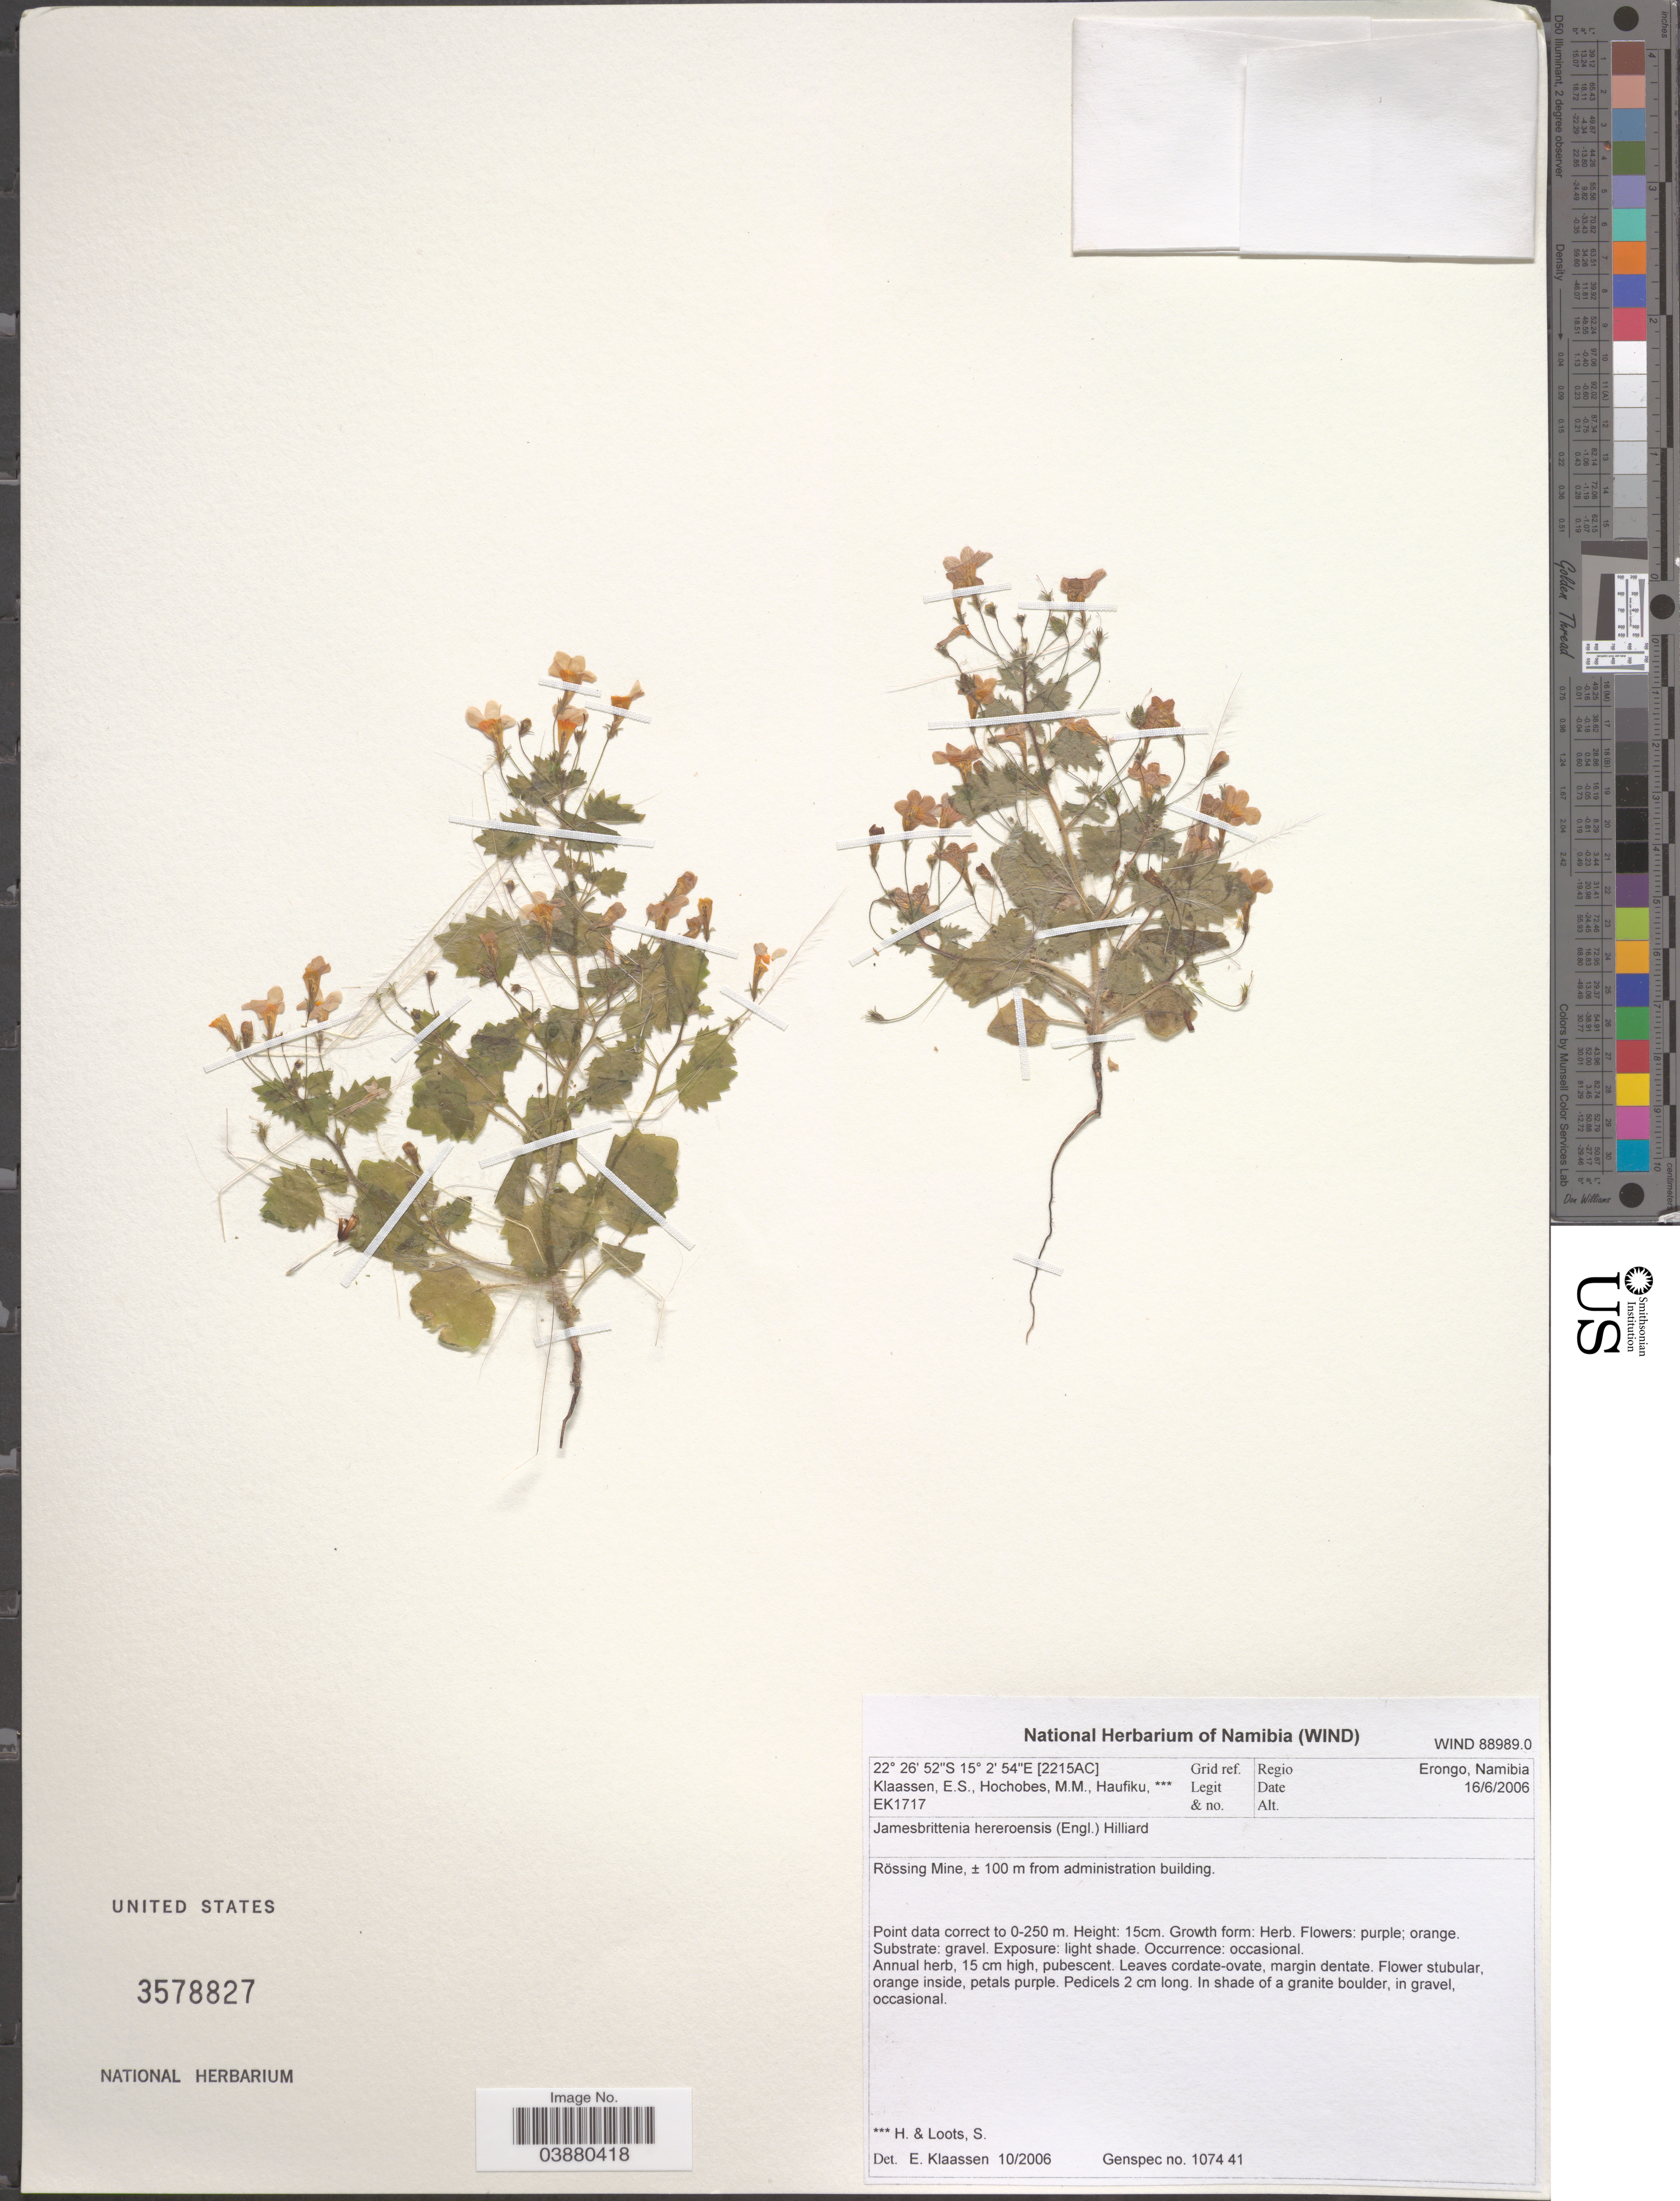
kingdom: Plantae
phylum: Tracheophyta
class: Magnoliopsida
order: Lamiales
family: Scrophulariaceae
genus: Jamesbrittenia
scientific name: Jamesbrittenia hereroensis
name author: (Engl.) Hilliard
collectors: E. S. Klaassen, M. Hochobes, H. Haufiku & S. Loots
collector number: EK1717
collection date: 2006-06-16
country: Namibia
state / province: Erongo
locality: [2215AC] Grid ref. Regio Erongo. Rössing Mine, ± 100 m from administration building.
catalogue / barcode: US 3578827